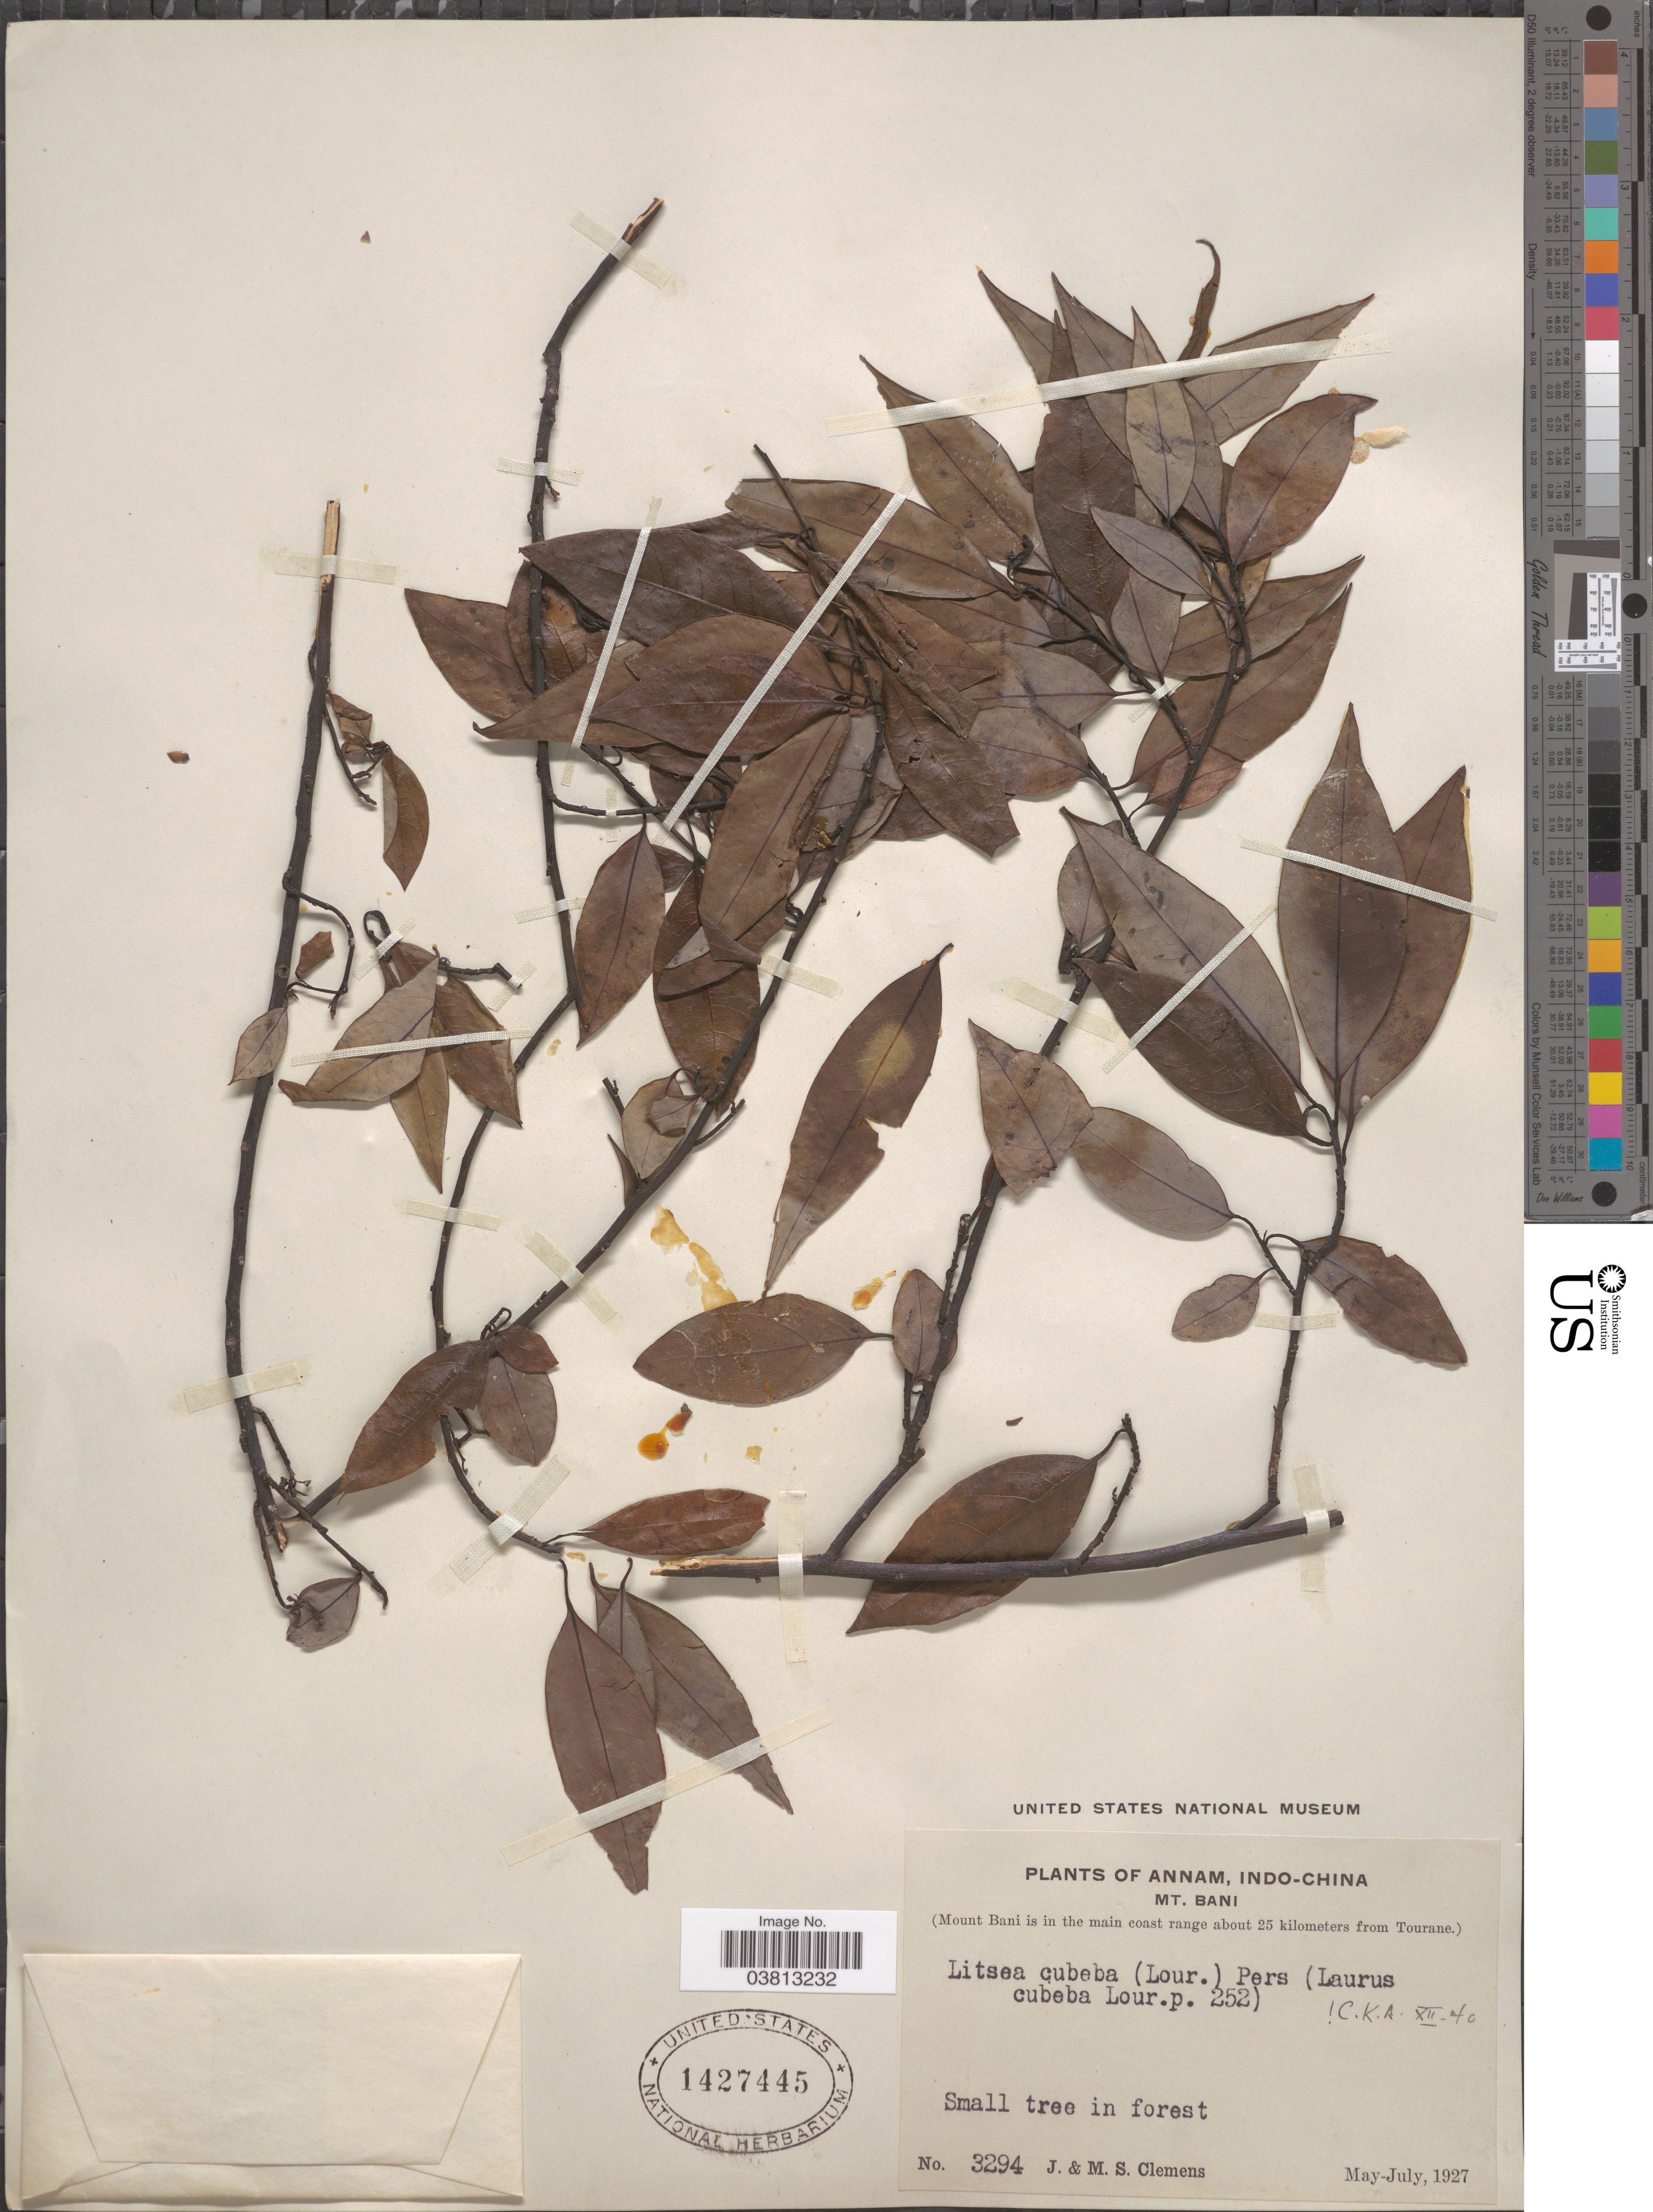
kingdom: Plantae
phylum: Tracheophyta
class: Magnoliopsida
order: Laurales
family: Lauraceae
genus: Litsea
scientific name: Litsea cubeba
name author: (Lour.) Pers.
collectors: J. Clemens & M. S. Clemens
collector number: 3294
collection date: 1927-05/1927-07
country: Vietnam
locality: Annam, Indo-China. Mt. Bani. (Mount Bani is in the main coast range about 25 kilometers from Tourane.).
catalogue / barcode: US 1427445